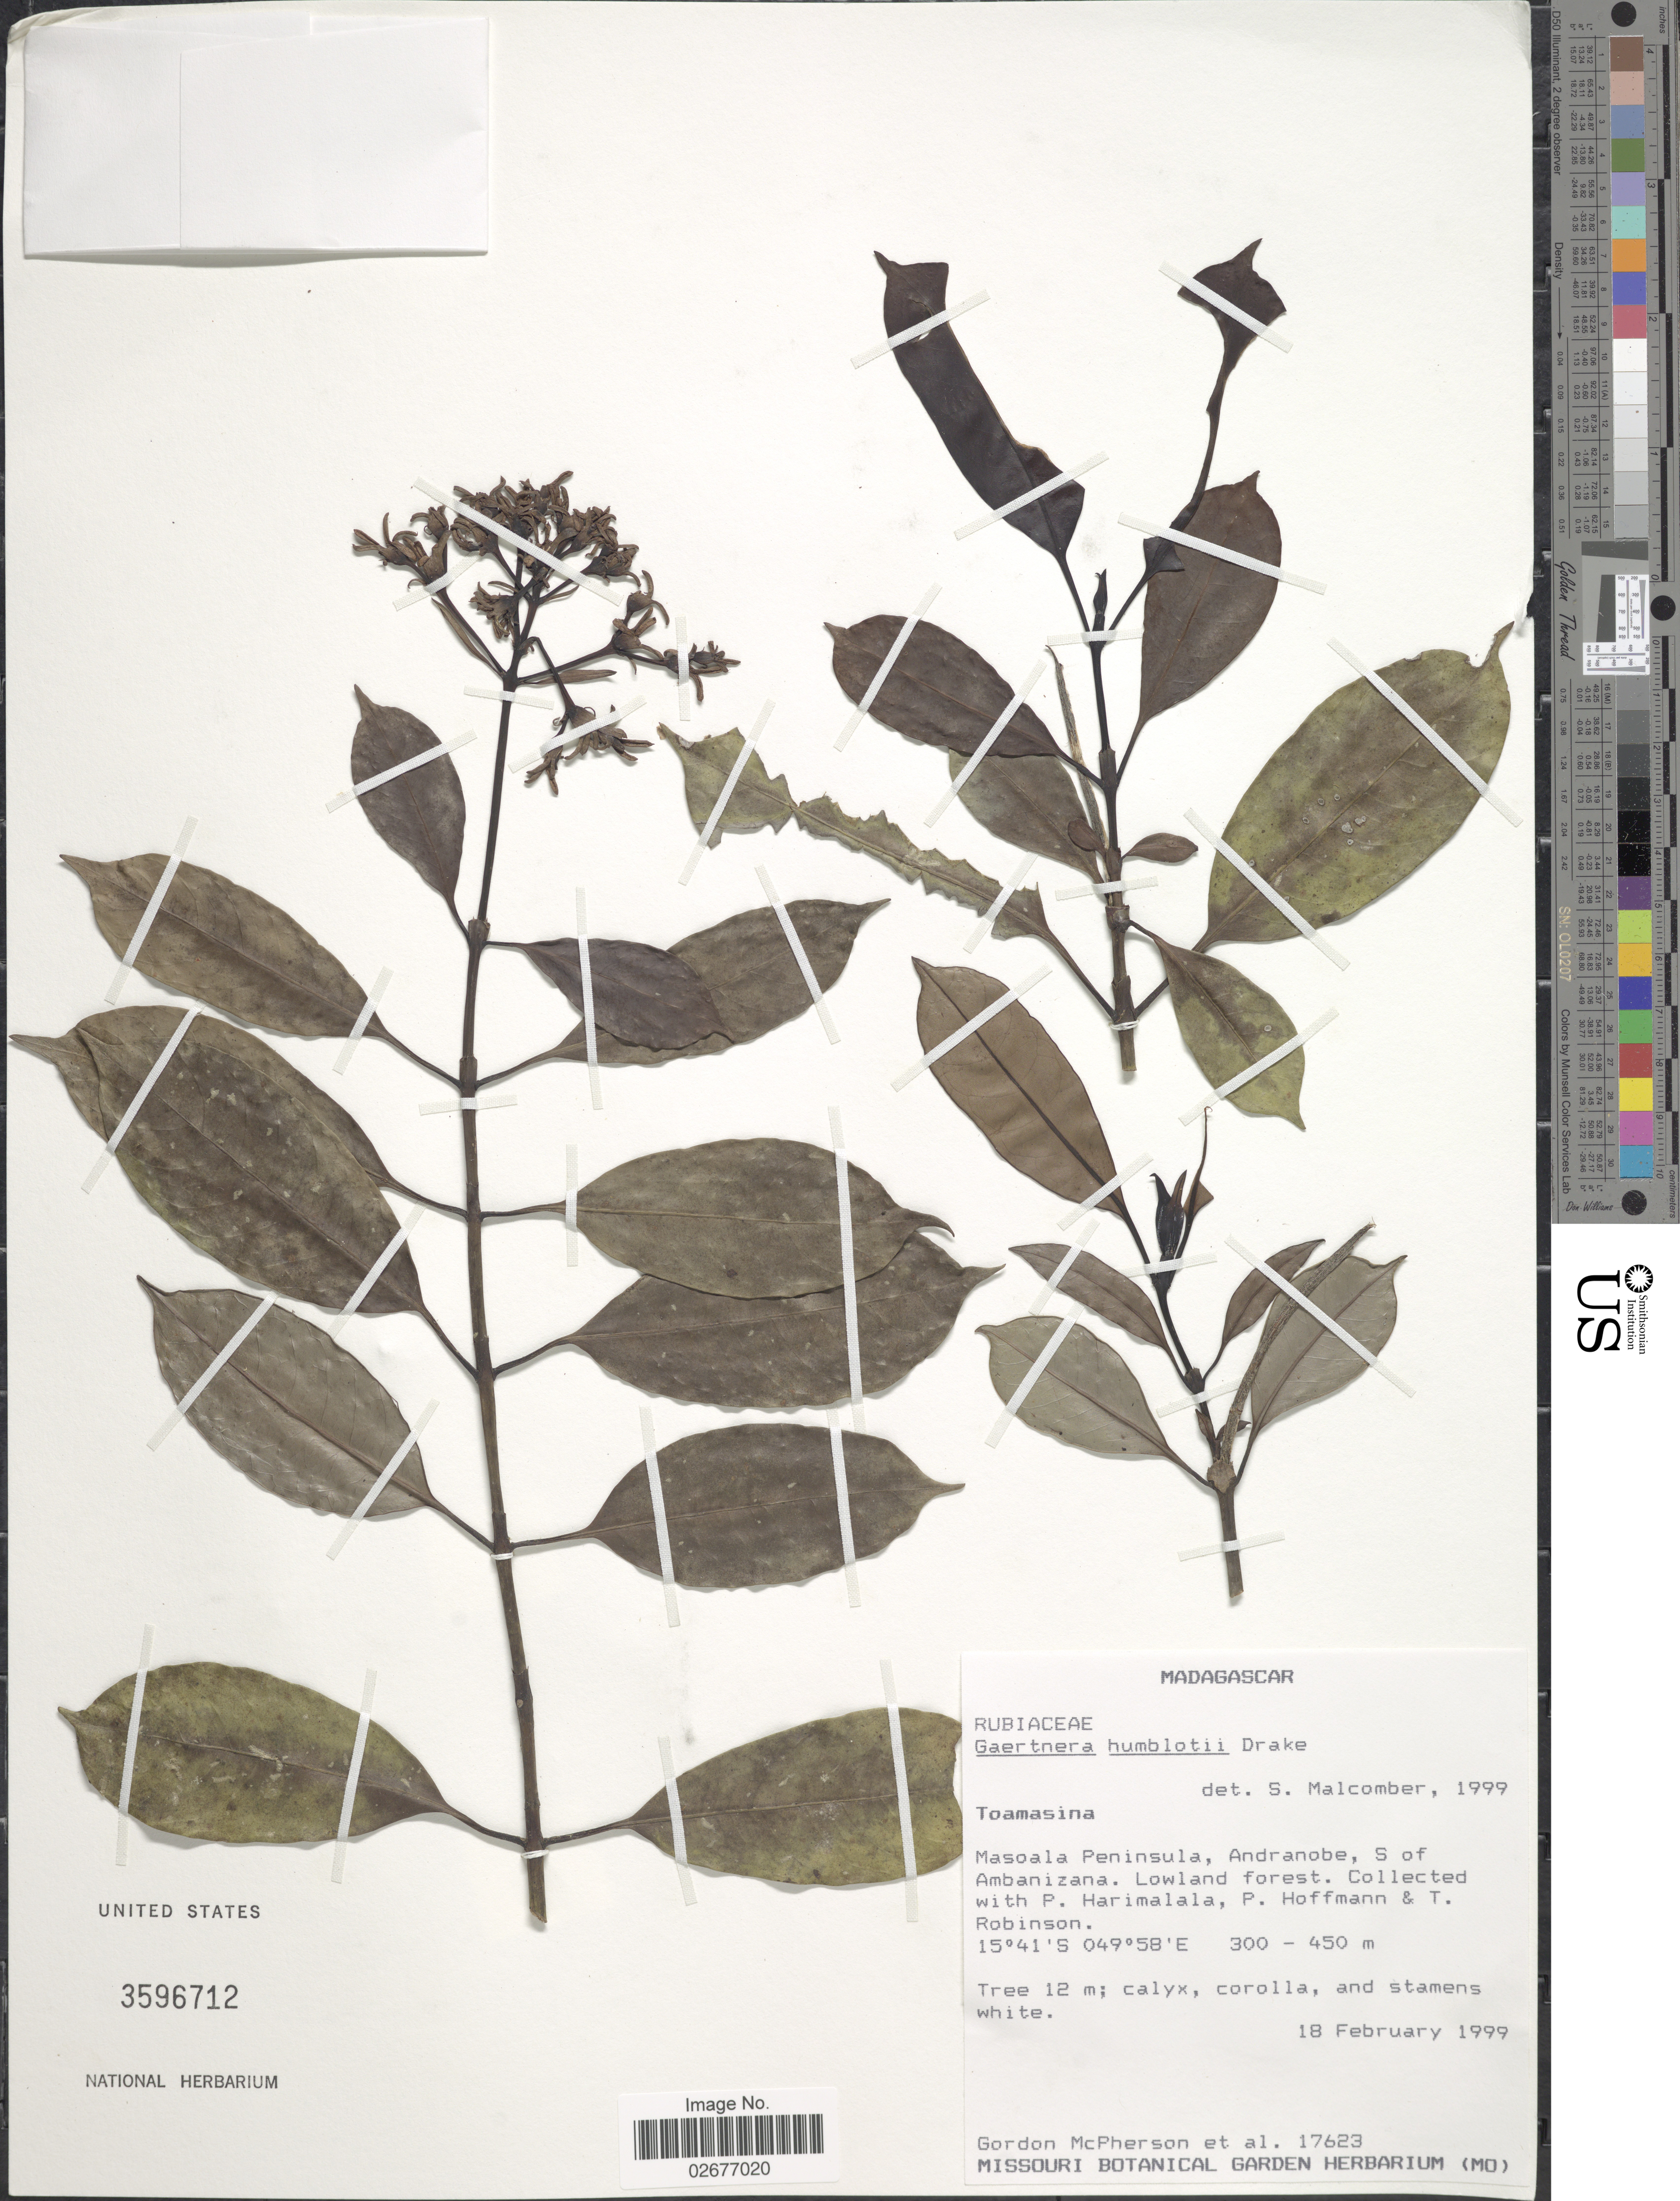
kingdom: Plantae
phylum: Tracheophyta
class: Magnoliopsida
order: Gentianales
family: Rubiaceae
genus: Gaertnera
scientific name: Gaertnera humblotii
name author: Drake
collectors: G. McPherson & et al.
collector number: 17623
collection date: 1999-02-18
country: Madagascar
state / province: Analanjirofo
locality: Toamasina, Masoala Peninsula, Andranobe, S of Ambanizana, Lowland forest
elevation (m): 300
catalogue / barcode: US 3596712